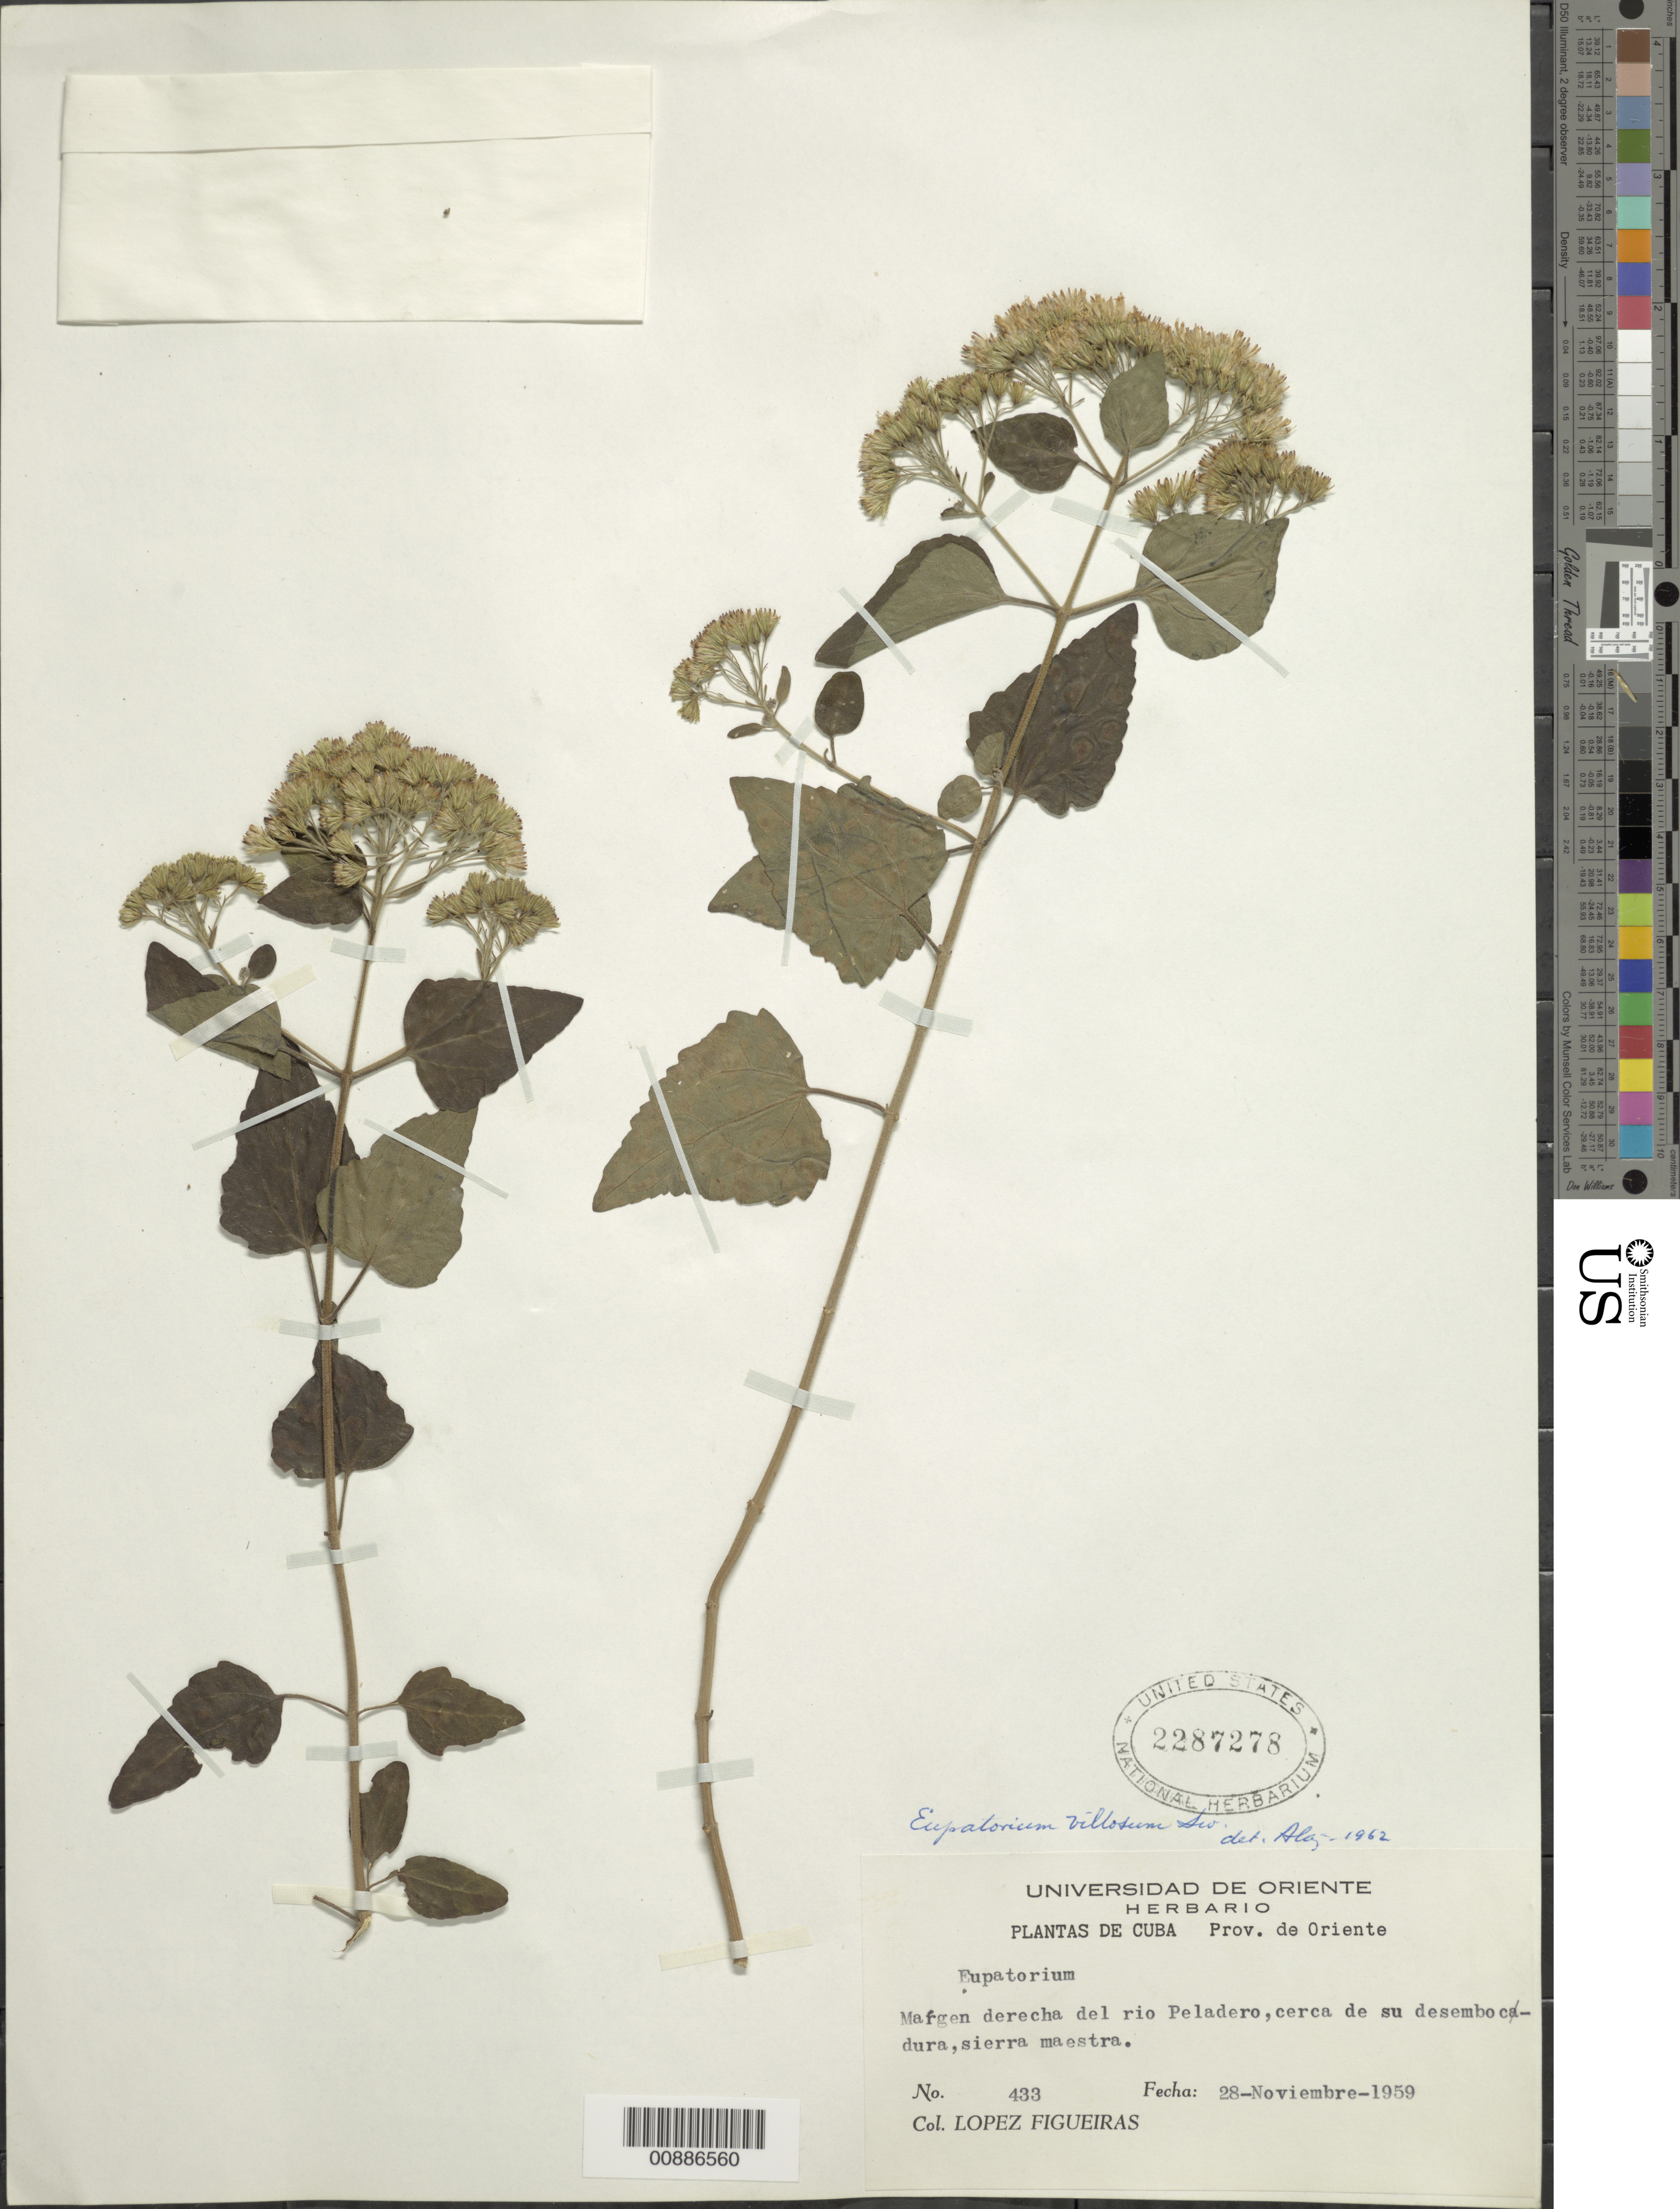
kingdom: Plantae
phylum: Tracheophyta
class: Magnoliopsida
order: Asterales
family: Asteraceae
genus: Koanophyllon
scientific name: Koanophyllon villosum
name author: (Sw.) R.M. King & H. Rob.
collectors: M. López Figueiras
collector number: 433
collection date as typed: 28 Nov 1959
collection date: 1959-11-28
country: Cuba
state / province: Oriente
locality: Márgen derecha del Río Peladero, cerca de su desemboc-dura, Sirra Maestra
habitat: Mágen derech río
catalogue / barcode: US 2287278